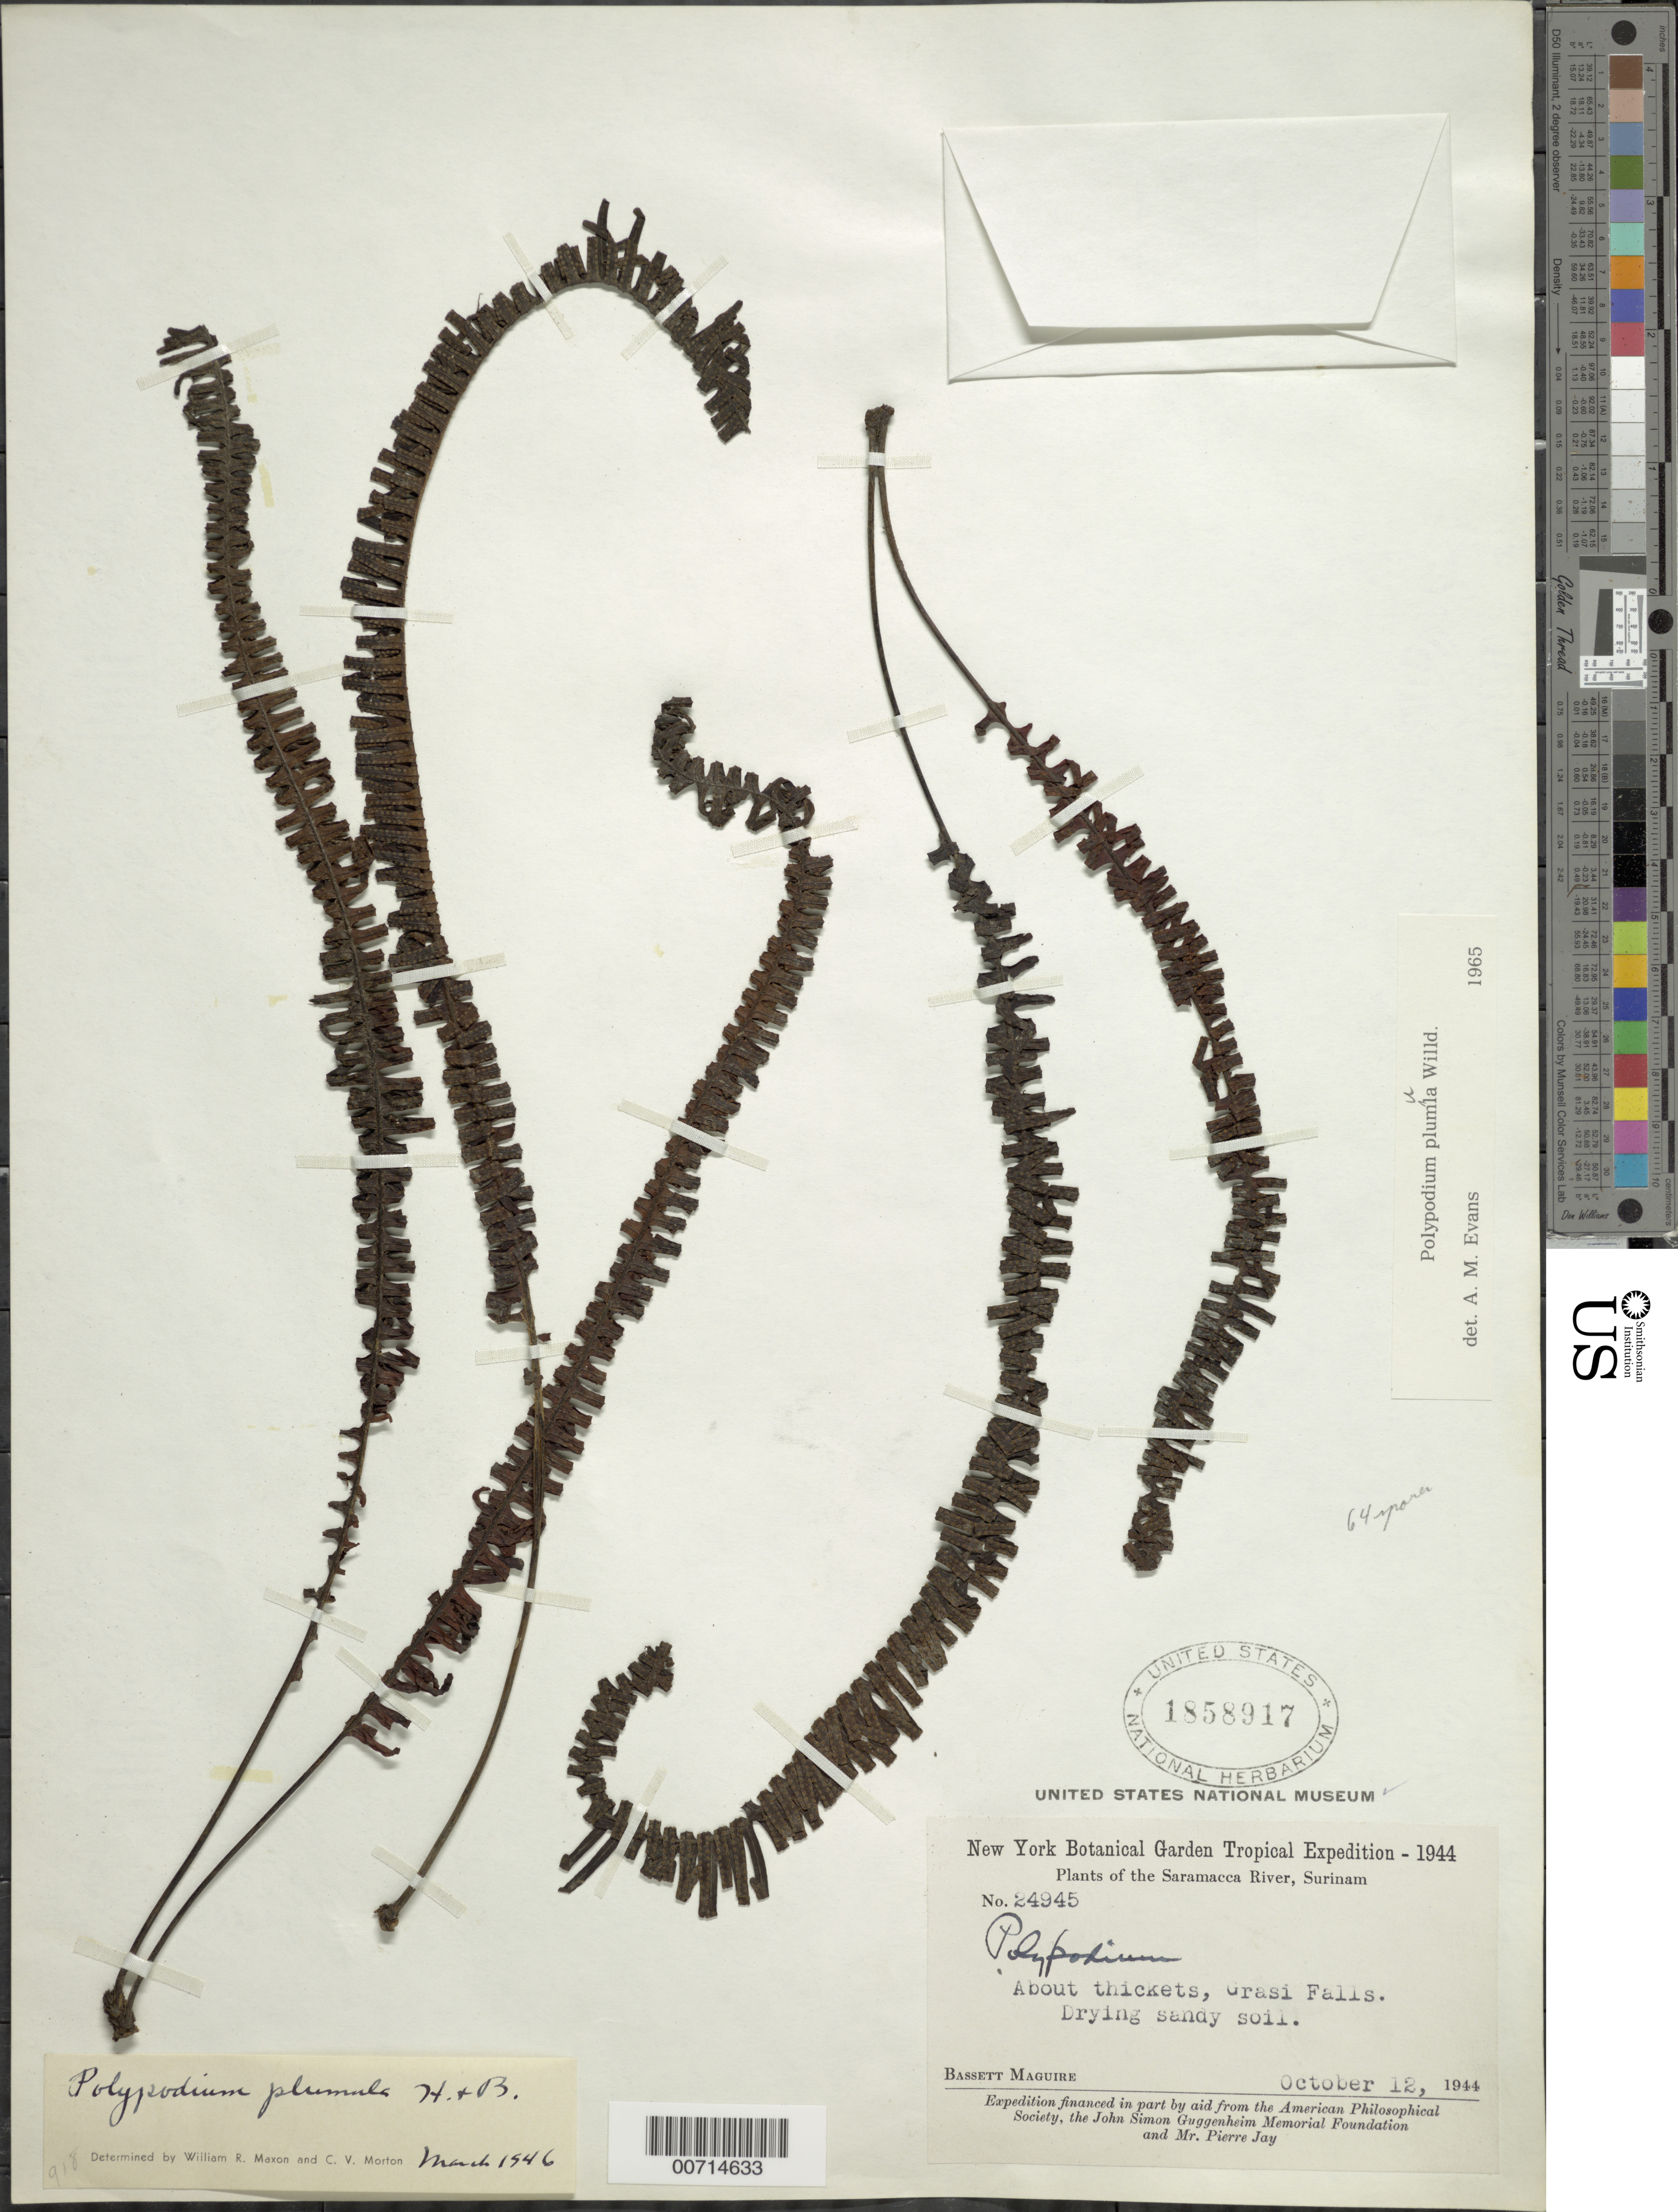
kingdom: Plantae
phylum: Tracheophyta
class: Polypodiopsida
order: Polypodiales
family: Polypodiaceae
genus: Pecluma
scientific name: Pecluma plumula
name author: (Humb. & Bonpl. ex Willd.) M.G. Price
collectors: B. Maguire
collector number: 24945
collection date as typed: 12-Oct-44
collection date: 1944-10-12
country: Suriname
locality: Saramacca River Headwaters, Grasi Falls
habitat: Thickets, dry sand soil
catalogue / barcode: US 1858917